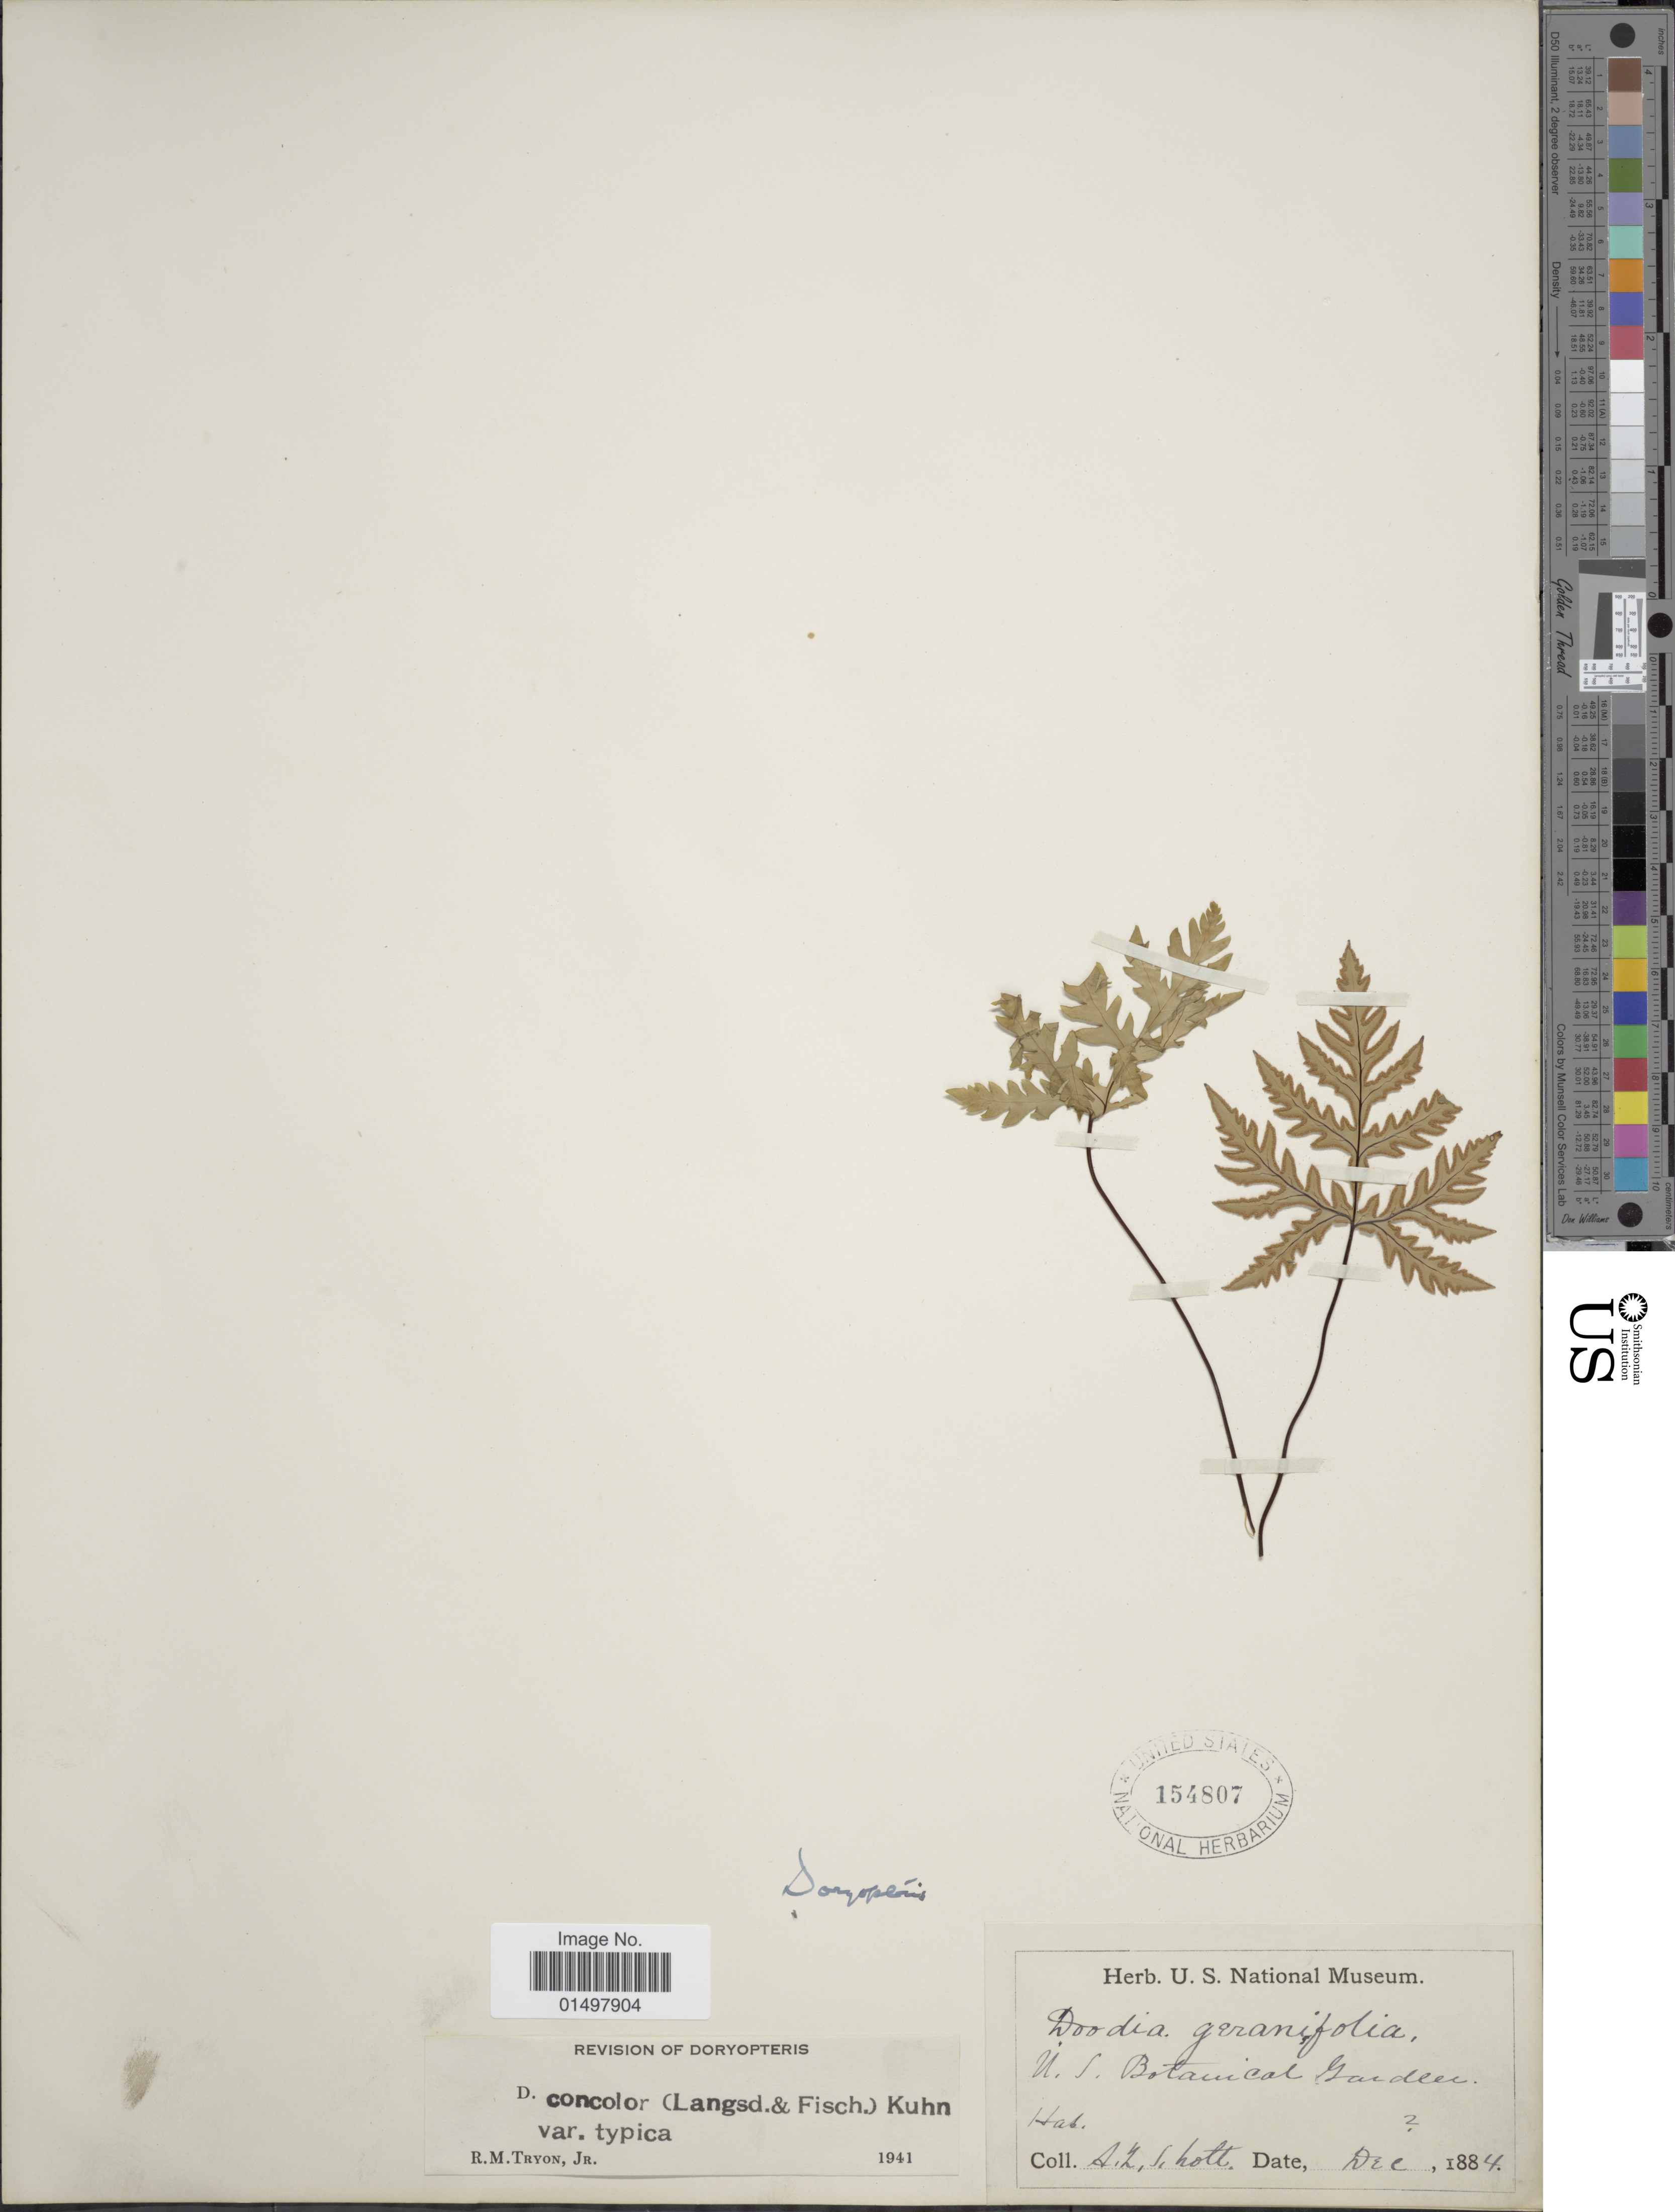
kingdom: Plantae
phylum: Tracheophyta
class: Polypodiopsida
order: Polypodiales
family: Pteridaceae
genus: Doryopteris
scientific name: Doryopteris concolor var. typica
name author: (Langsd. & Fisch.) Kuhn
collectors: A. L. Schott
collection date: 1884-12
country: United States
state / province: District of Columbia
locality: U. S. Botanical Garden.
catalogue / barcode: US 154807